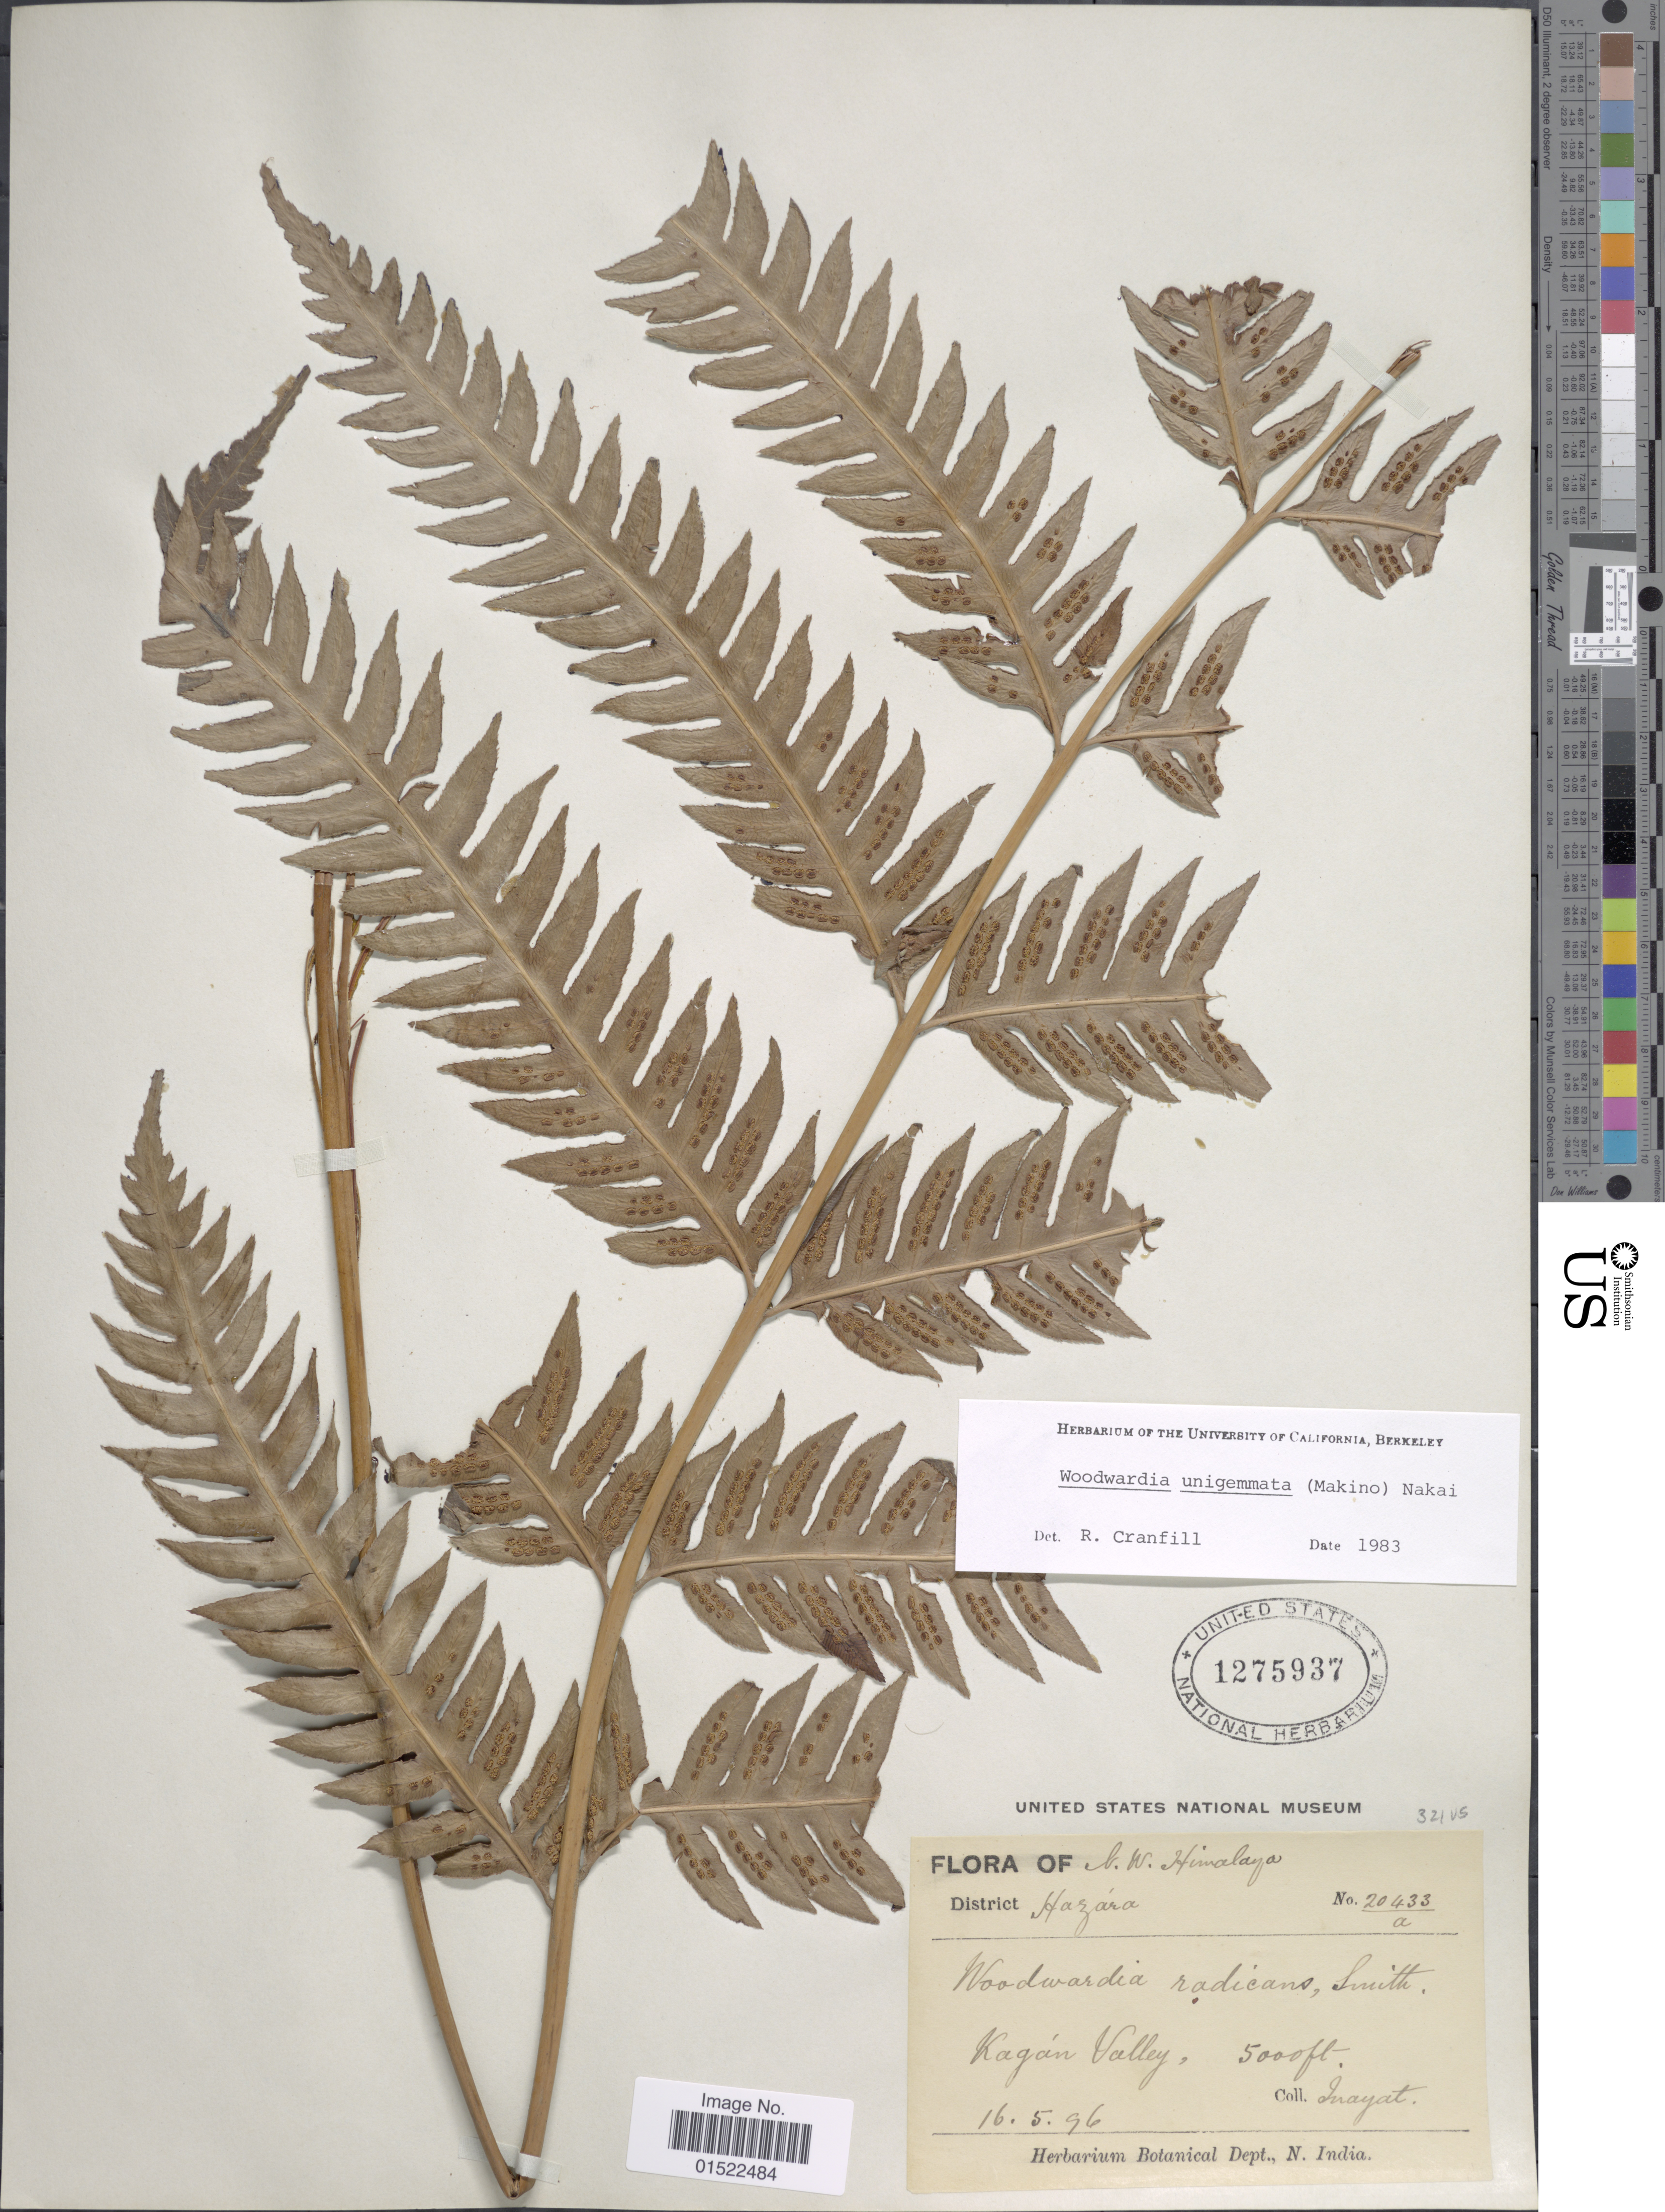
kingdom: Plantae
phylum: Tracheophyta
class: Polypodiopsida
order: Polypodiales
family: Blechnaceae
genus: Woodwardia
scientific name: Woodwardia unigemmata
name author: (Makino) Nakai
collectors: -. Inayat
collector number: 20433a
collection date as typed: Transcribed d/m/y: 16/5/96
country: Pakistan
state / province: Khyber Pakhtunkhwa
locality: W. Himalaya, District Hazara, Kaghan Valley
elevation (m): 1524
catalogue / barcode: US 1275937